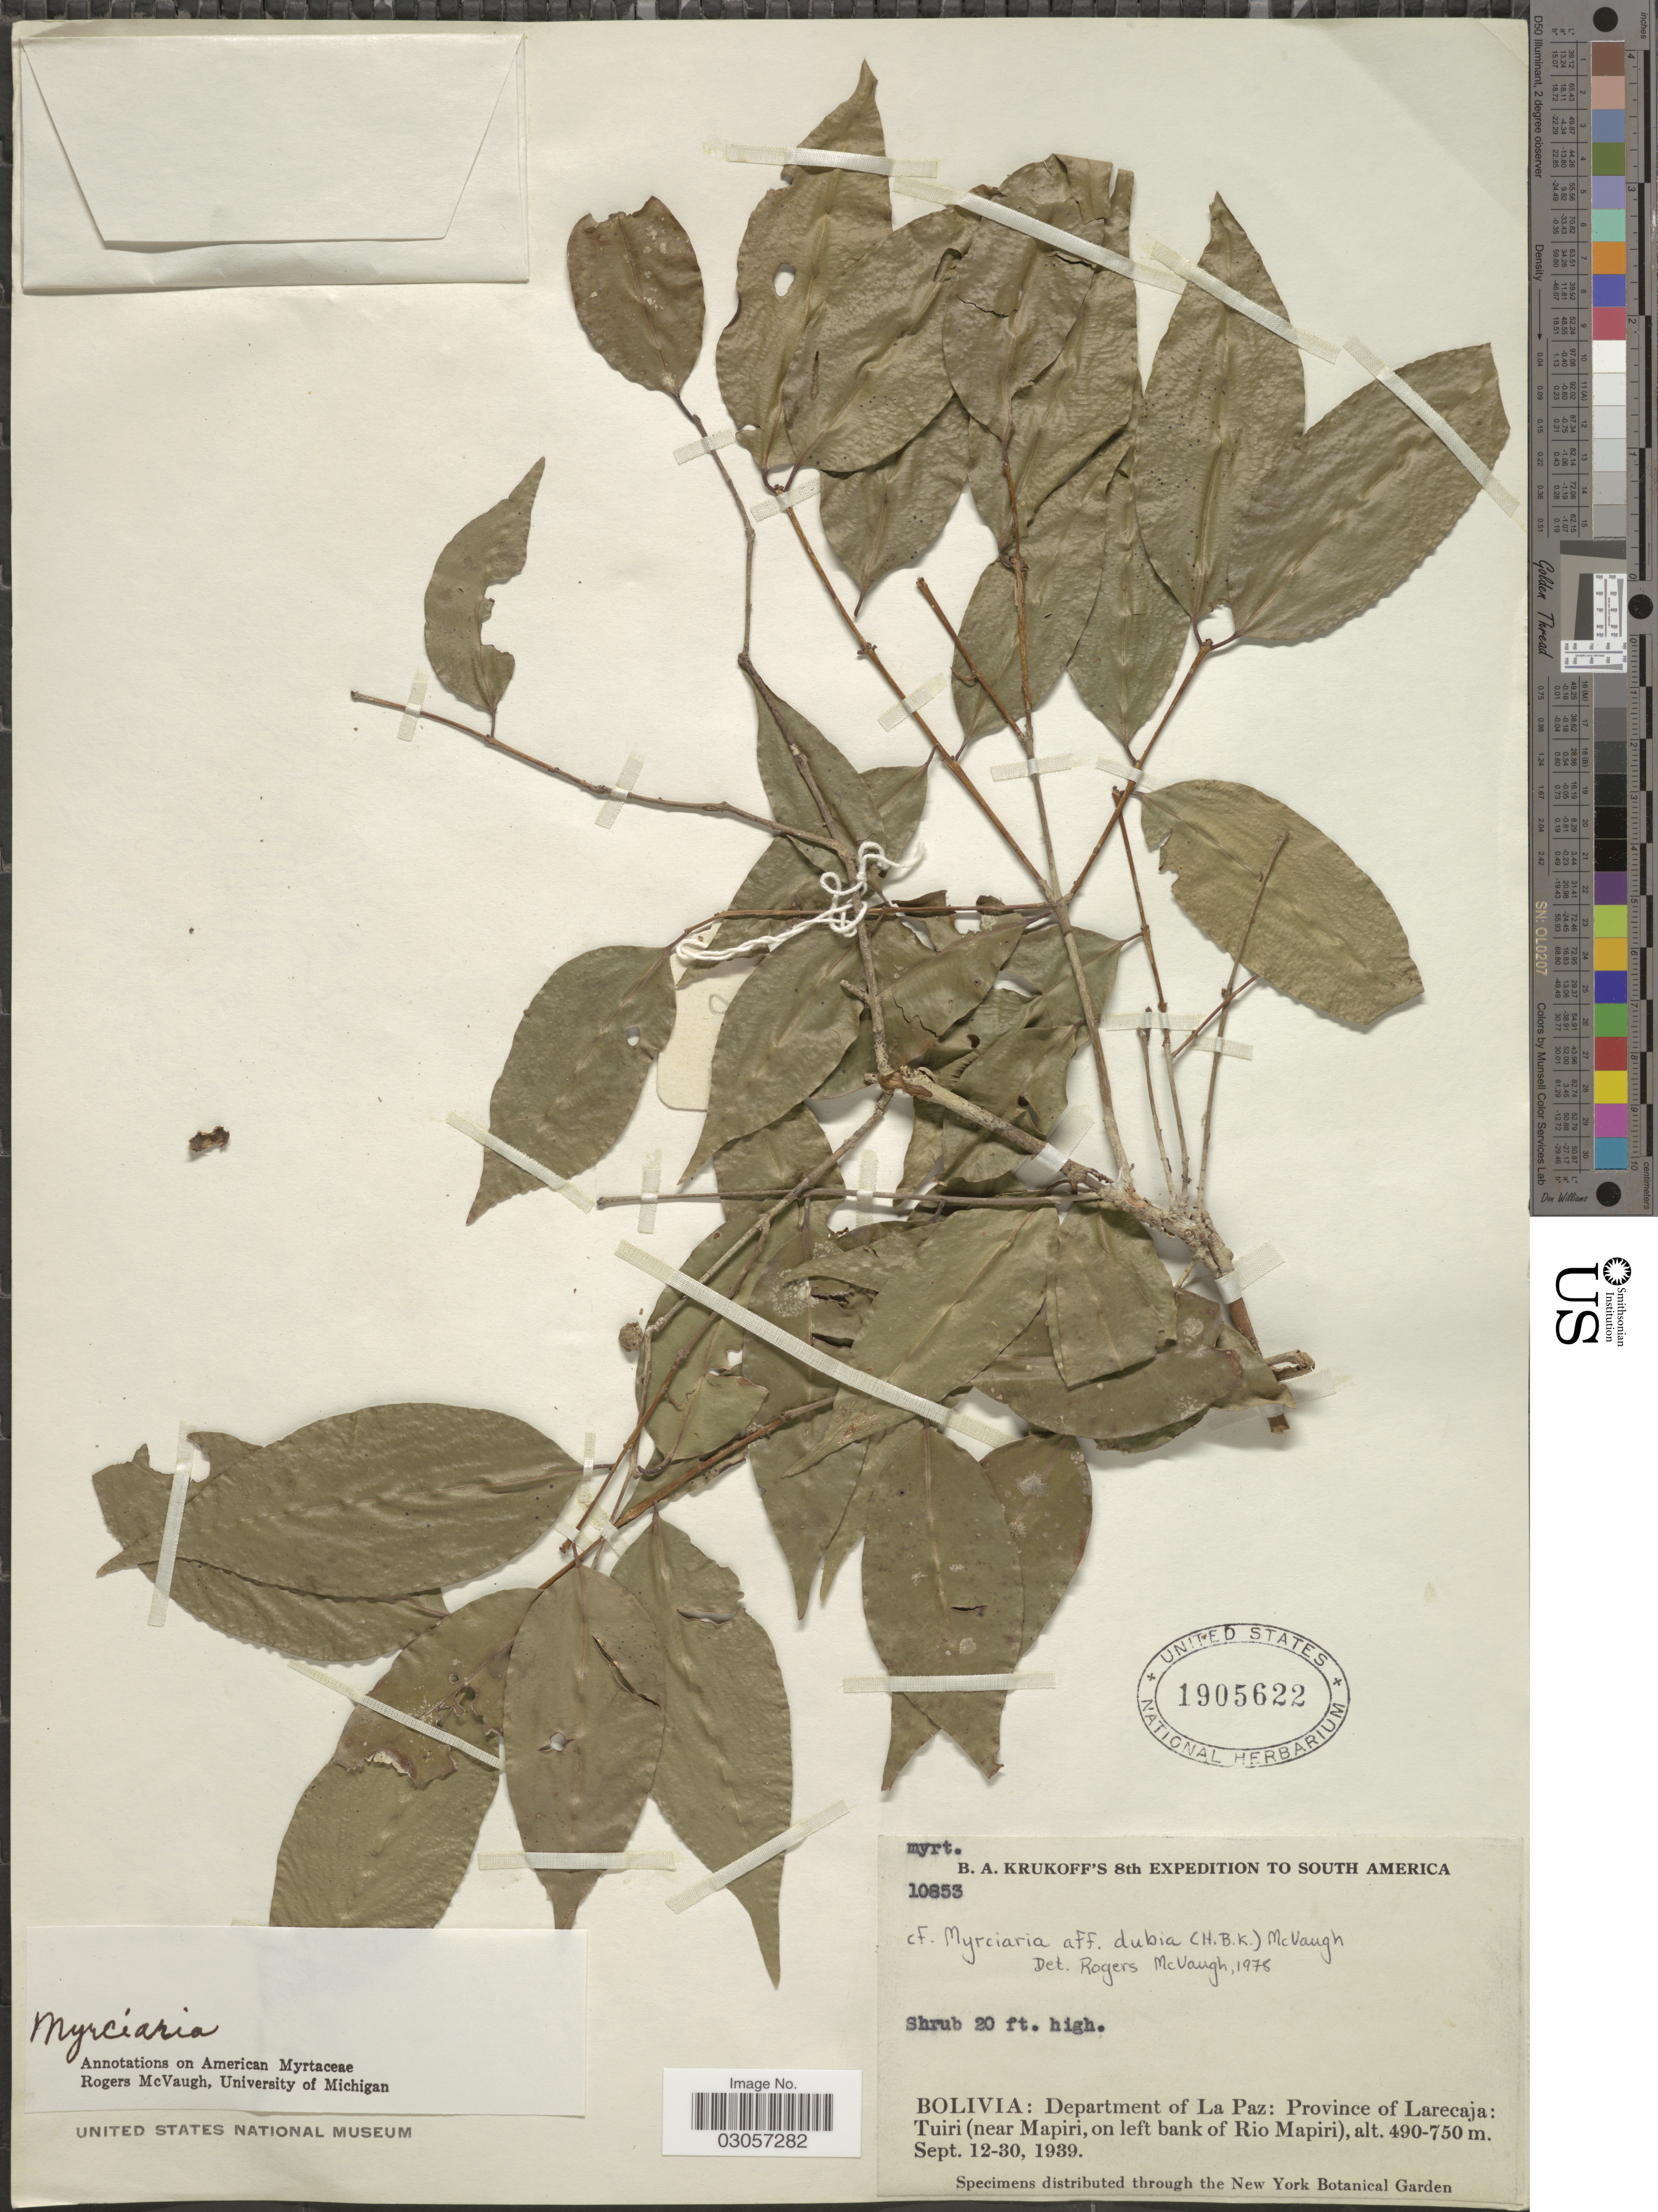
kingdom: Plantae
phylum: Tracheophyta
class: Magnoliopsida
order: Myrtales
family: Myrtaceae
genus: Myrciaria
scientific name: Myrciaria sp.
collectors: B. A. Krukoff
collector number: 10853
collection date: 1939-09-12/1939-09-30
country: Bolivia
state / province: La Paz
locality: Department of La Paz: Province of Larecaja: Tuiri (near Mapiri, on left bank of Rio Mapiri).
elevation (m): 490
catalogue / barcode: US 1905622